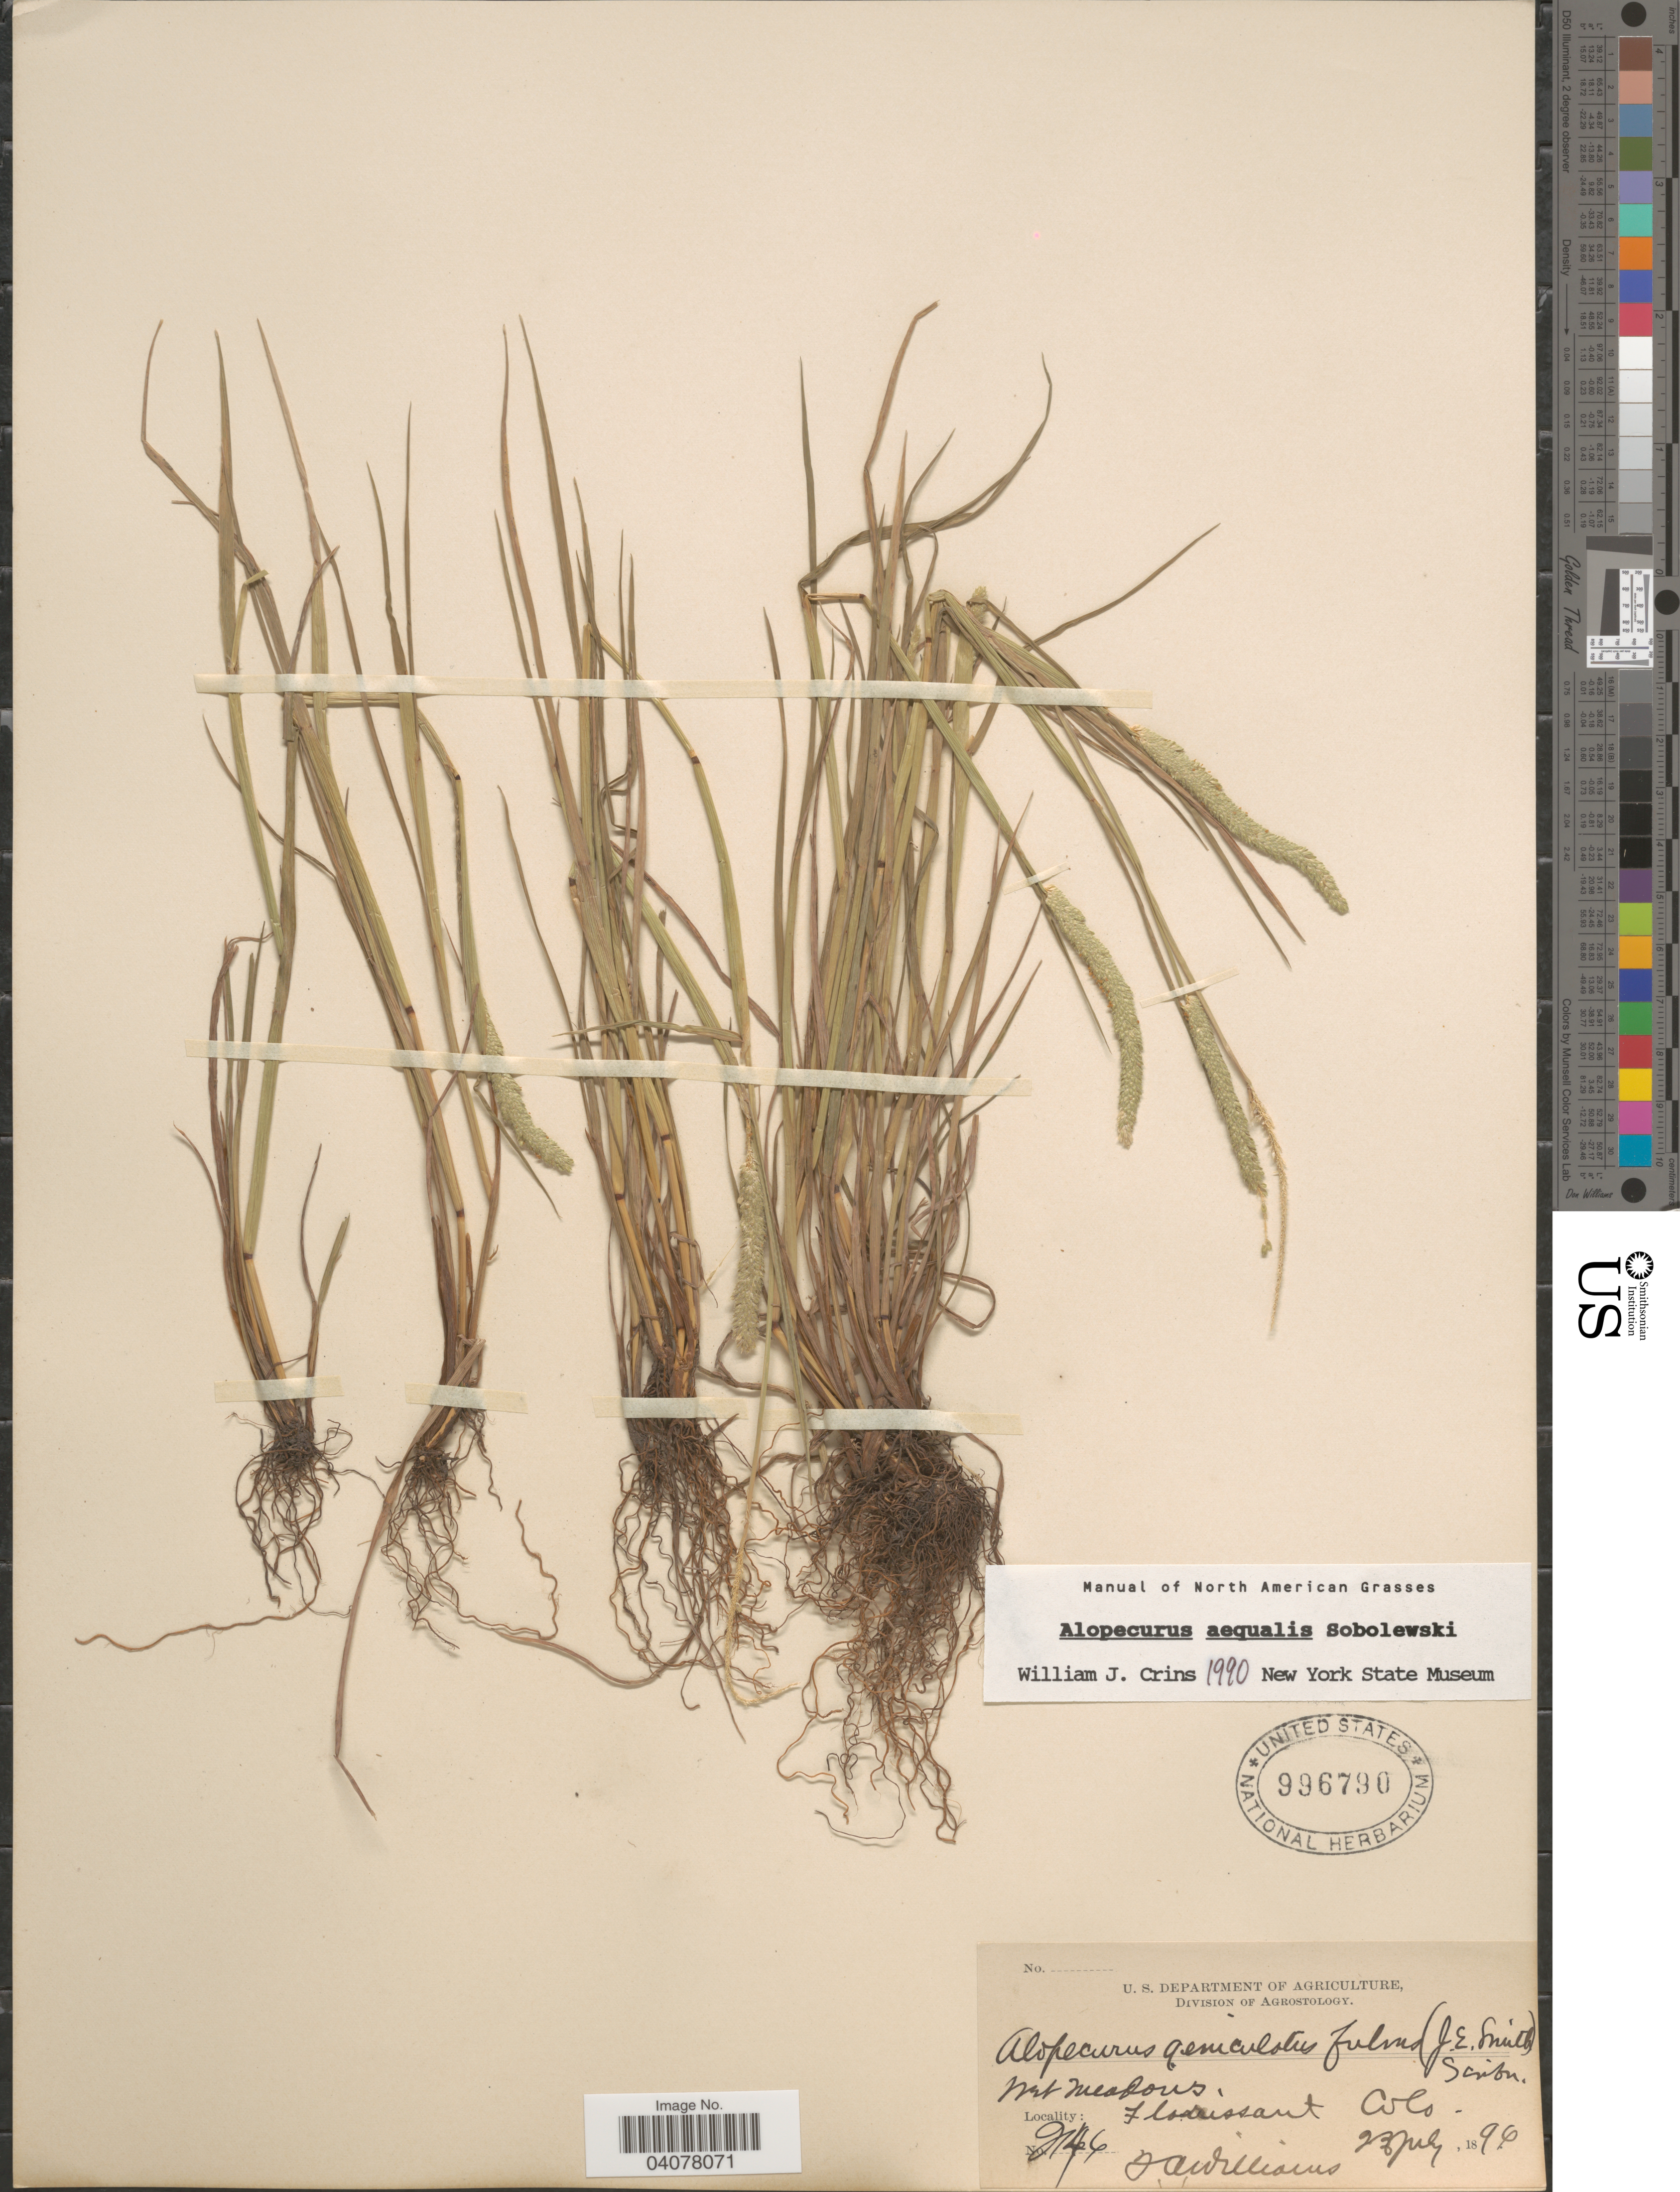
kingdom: Plantae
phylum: Tracheophyta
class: Liliopsida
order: Poales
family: Poaceae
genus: Alopecurus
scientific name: Alopecurus aequalis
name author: Sobol.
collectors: T. Williams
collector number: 2146*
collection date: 1896-07-23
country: United States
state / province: Colorado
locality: Mt Meadows. Florissant.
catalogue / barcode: US 996790